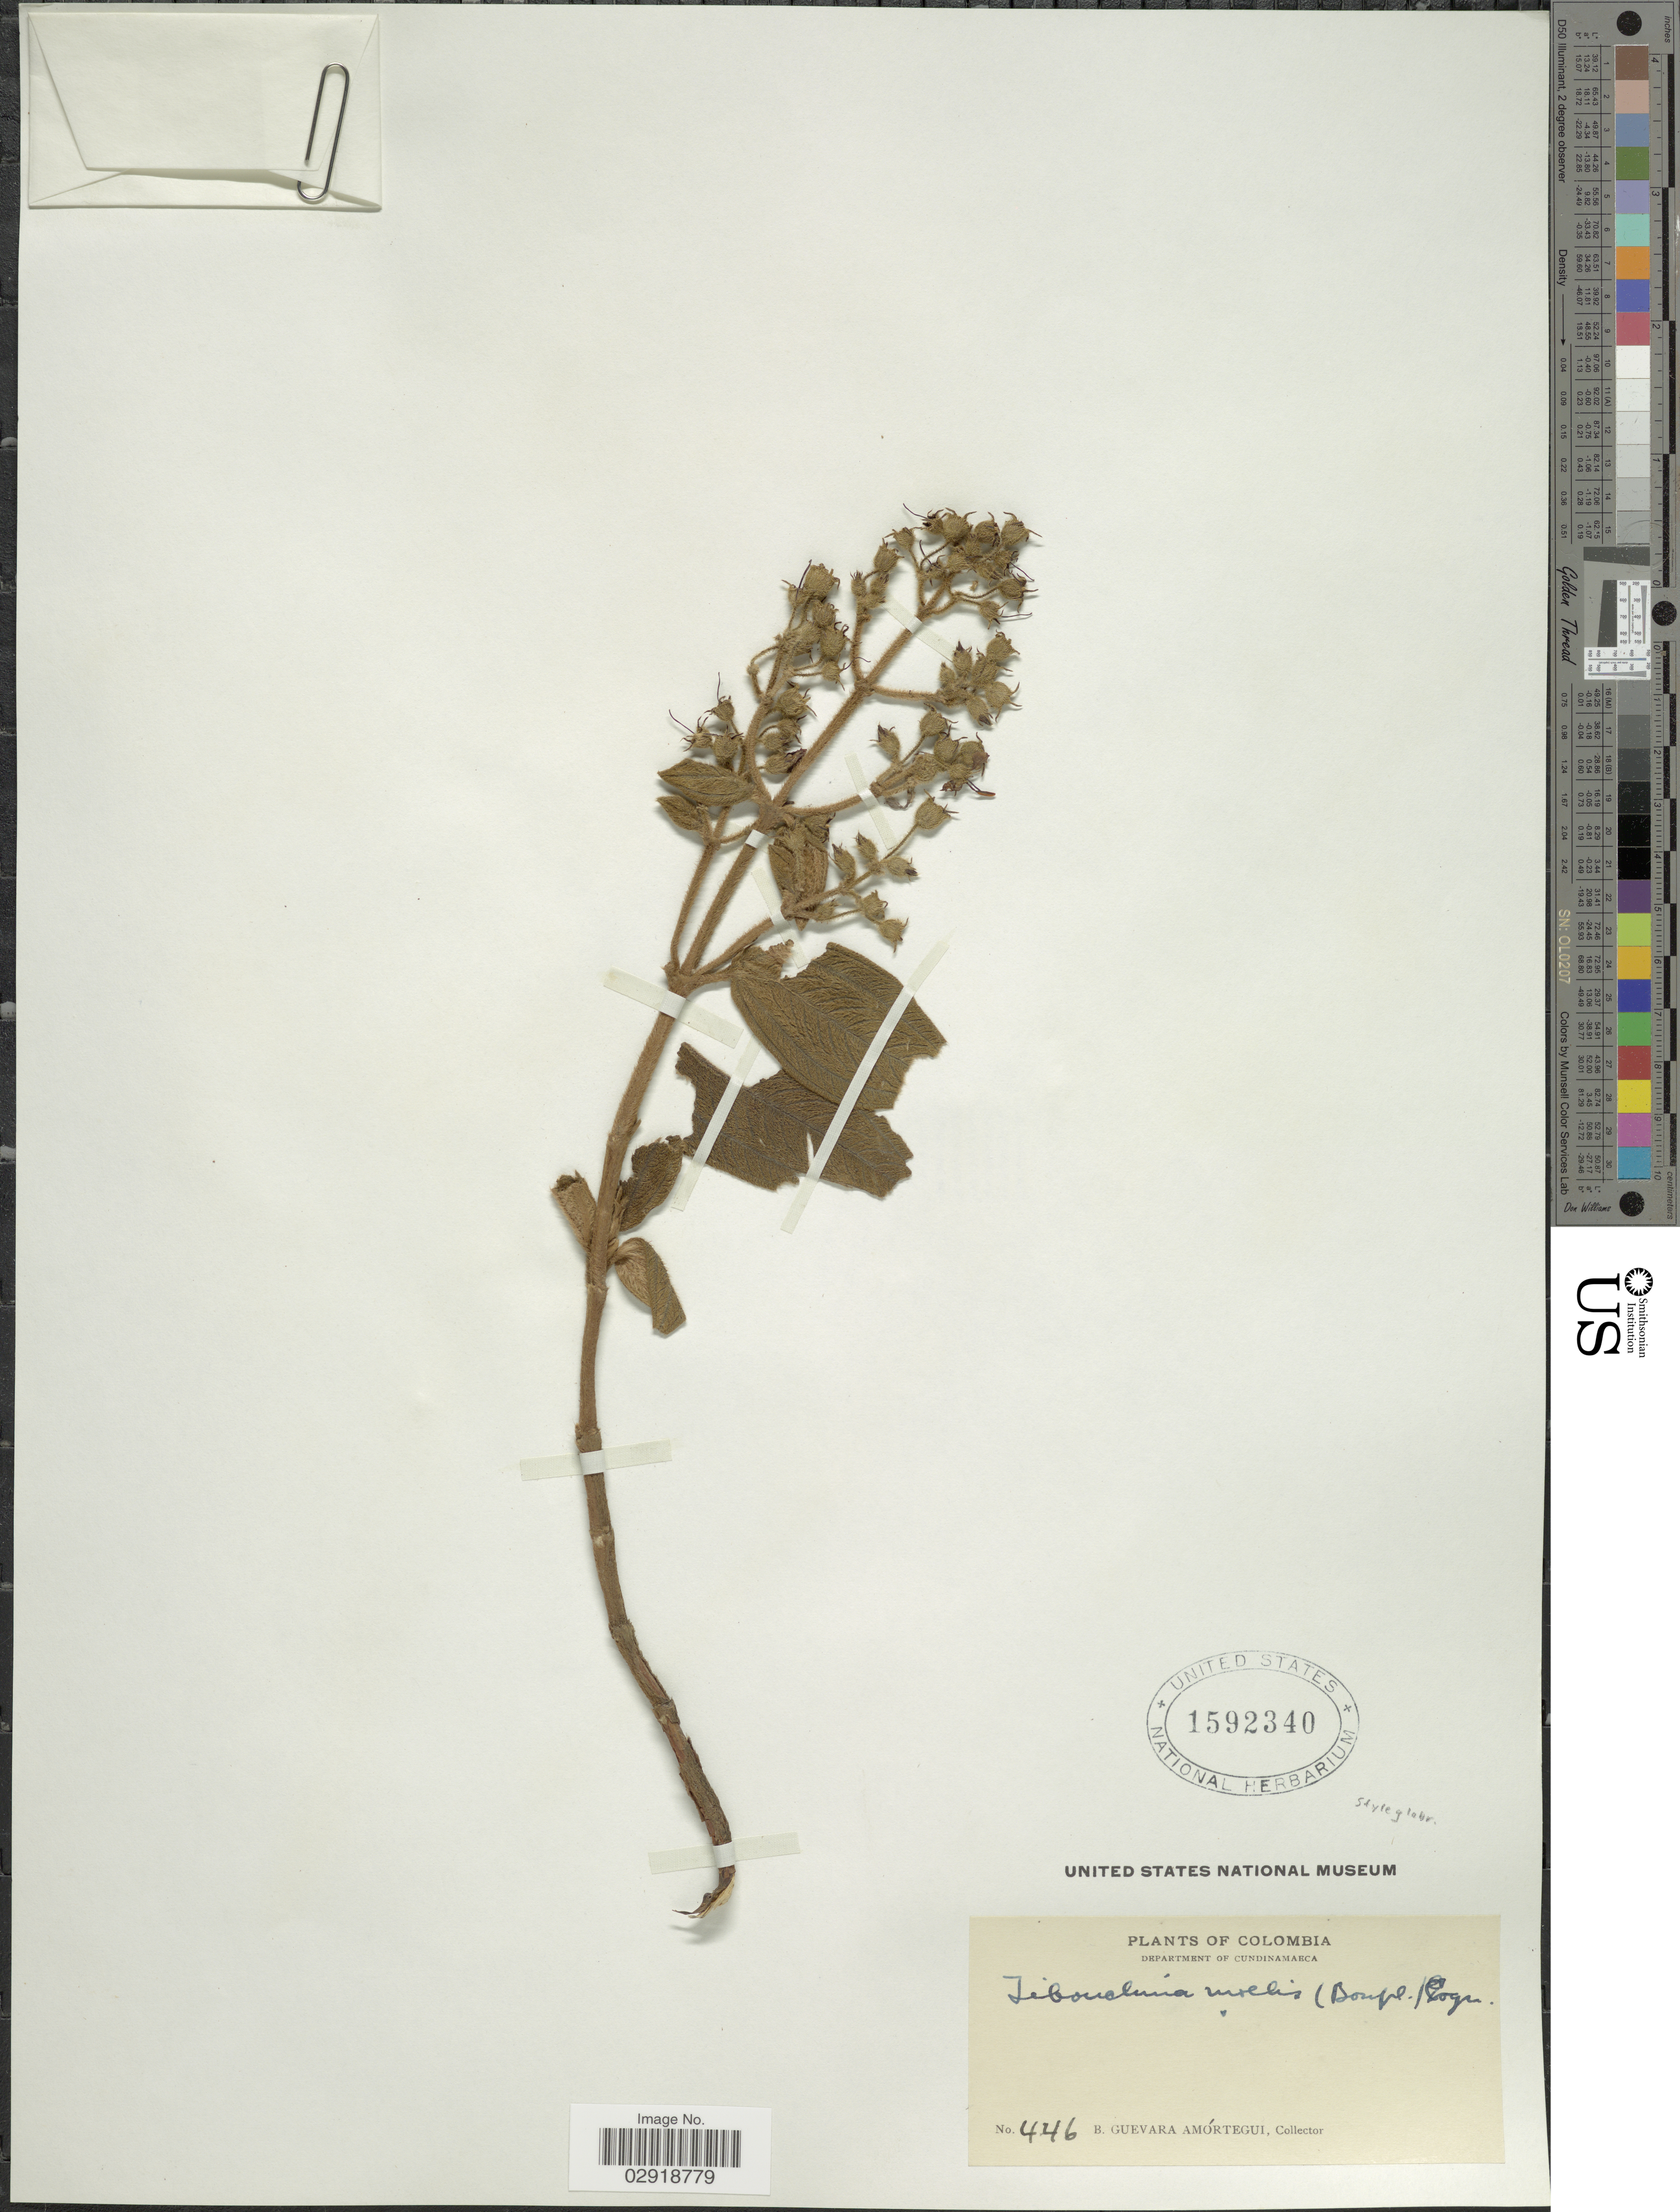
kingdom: Plantae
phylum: Tracheophyta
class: Magnoliopsida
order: Myrtales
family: Melastomataceae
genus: Chaetogastra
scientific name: Chaetogastra mollis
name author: (Bonpl.) DC.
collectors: B. Guevara Amortegui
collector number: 446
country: Colombia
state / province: Cundinamarca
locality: Department of Cundinamarca.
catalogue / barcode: US 1592340